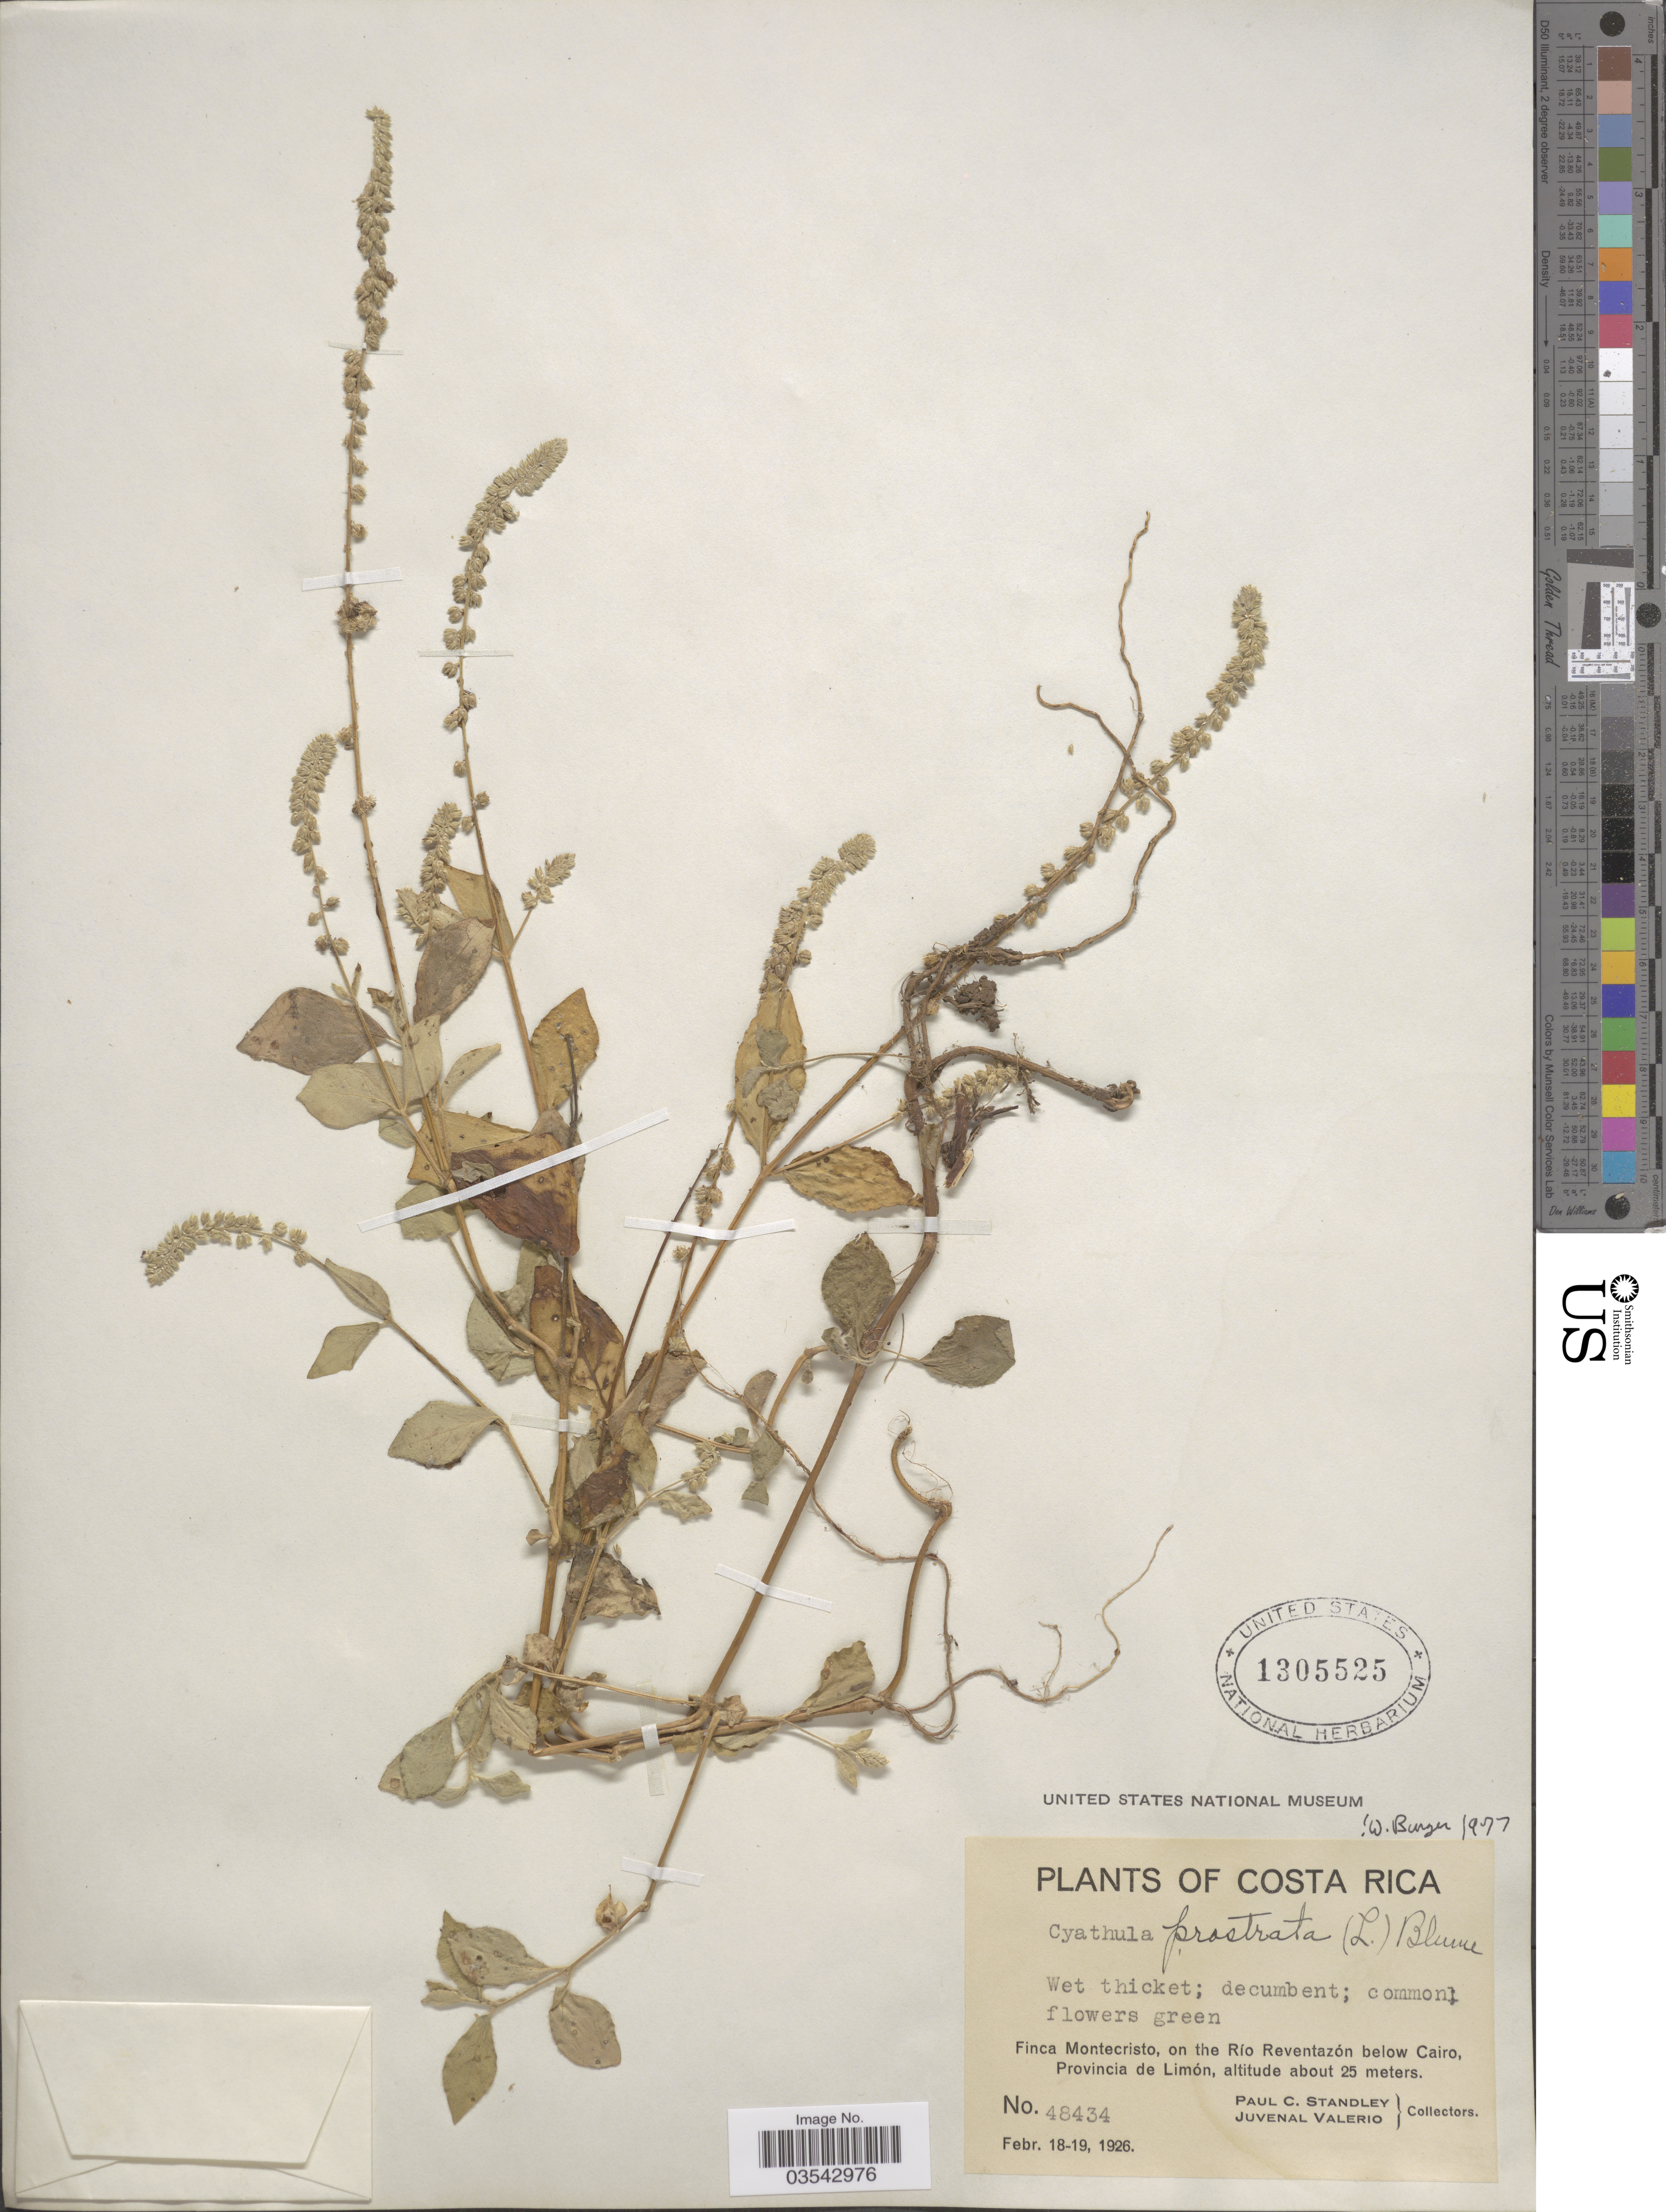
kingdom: Plantae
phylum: Tracheophyta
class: Magnoliopsida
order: Caryophyllales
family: Amaranthaceae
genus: Cyathula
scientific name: Cyathula prostrata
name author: (L.) Blume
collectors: P. C. Standley & J. Valerio R.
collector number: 48434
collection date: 1926-02-18/1926-02-19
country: Costa Rica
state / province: Limón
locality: Finca Montecristo, on the Río Reventazón below Cairo.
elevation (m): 25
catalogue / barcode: US 1305525